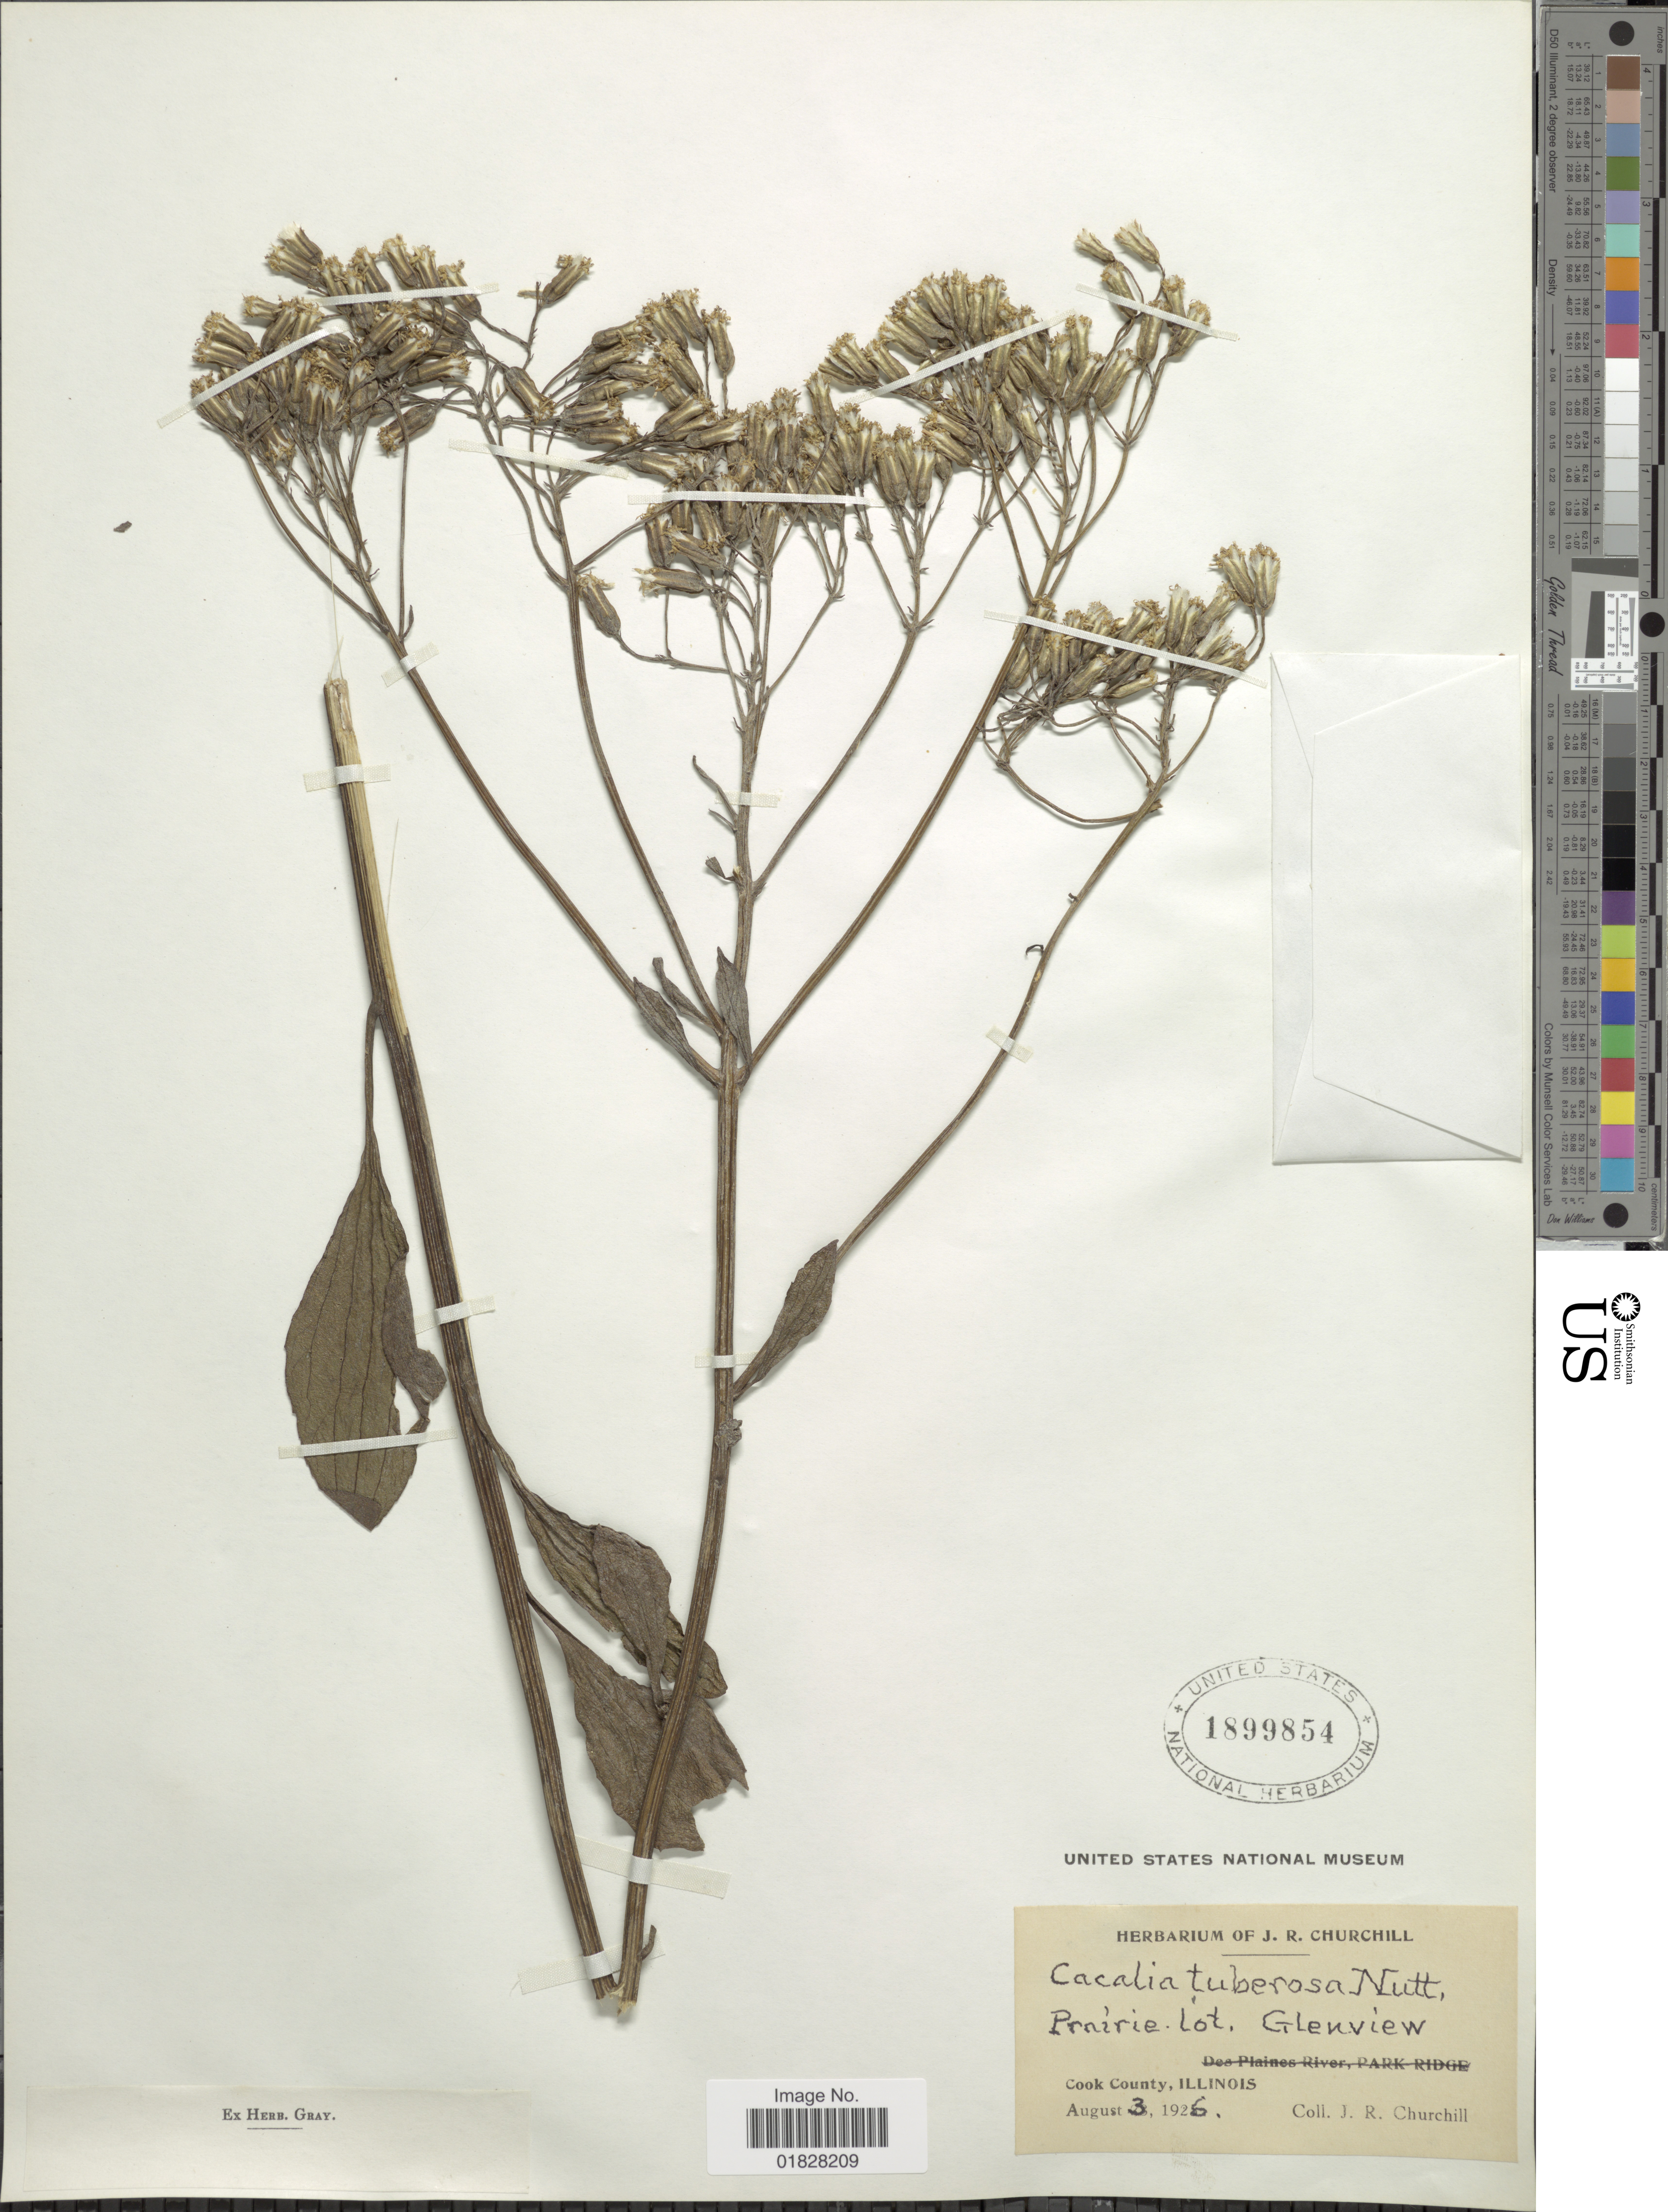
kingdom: Plantae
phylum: Tracheophyta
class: Magnoliopsida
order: Asterales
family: Asteraceae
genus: Arnoglossum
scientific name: Arnoglossum plantagineum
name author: Raf.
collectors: J. Churchill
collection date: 1926-08-03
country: United States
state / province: Illinois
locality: Prairie lot, Glenview. Cook County, Illinois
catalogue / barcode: US 1899854